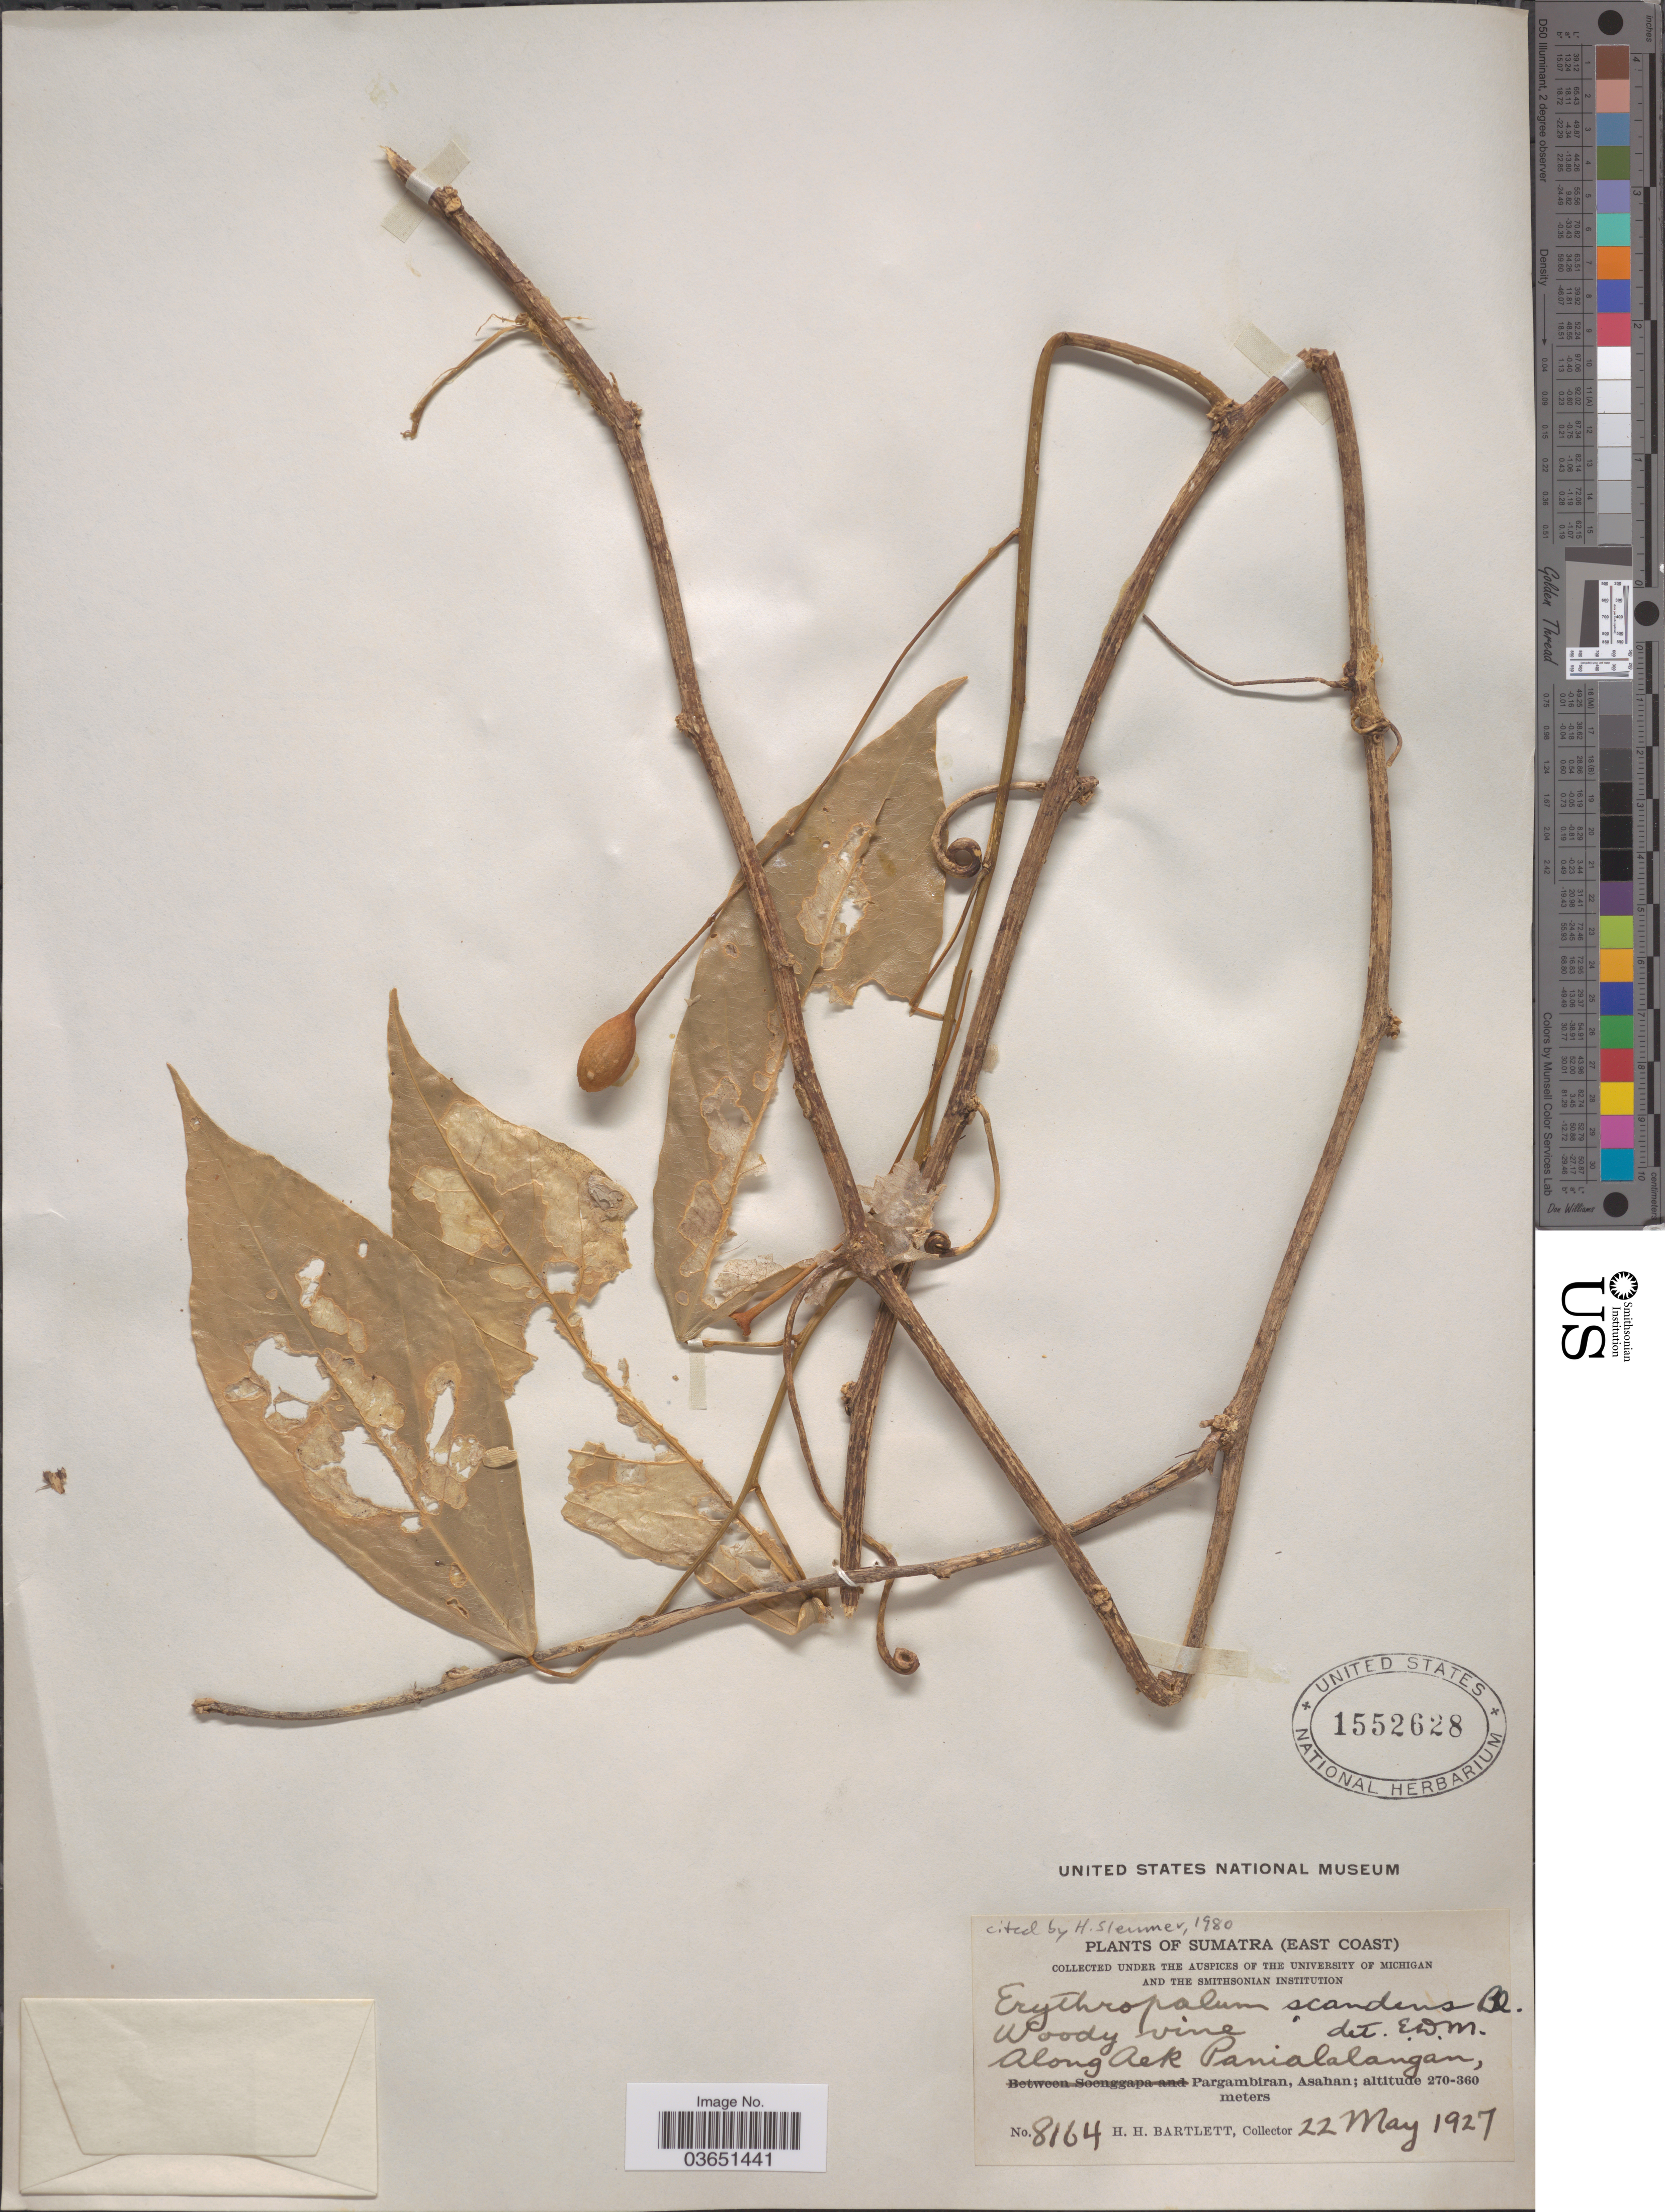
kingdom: Plantae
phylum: Tracheophyta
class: Magnoliopsida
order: Santalales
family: Erythropalaceae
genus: Erythropalum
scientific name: Erythropalum scandens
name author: Blume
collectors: H. H. Bartlett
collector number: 8164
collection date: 1927-05-22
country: Indonesia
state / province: Sumatra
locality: (East Coast). Along Aek Panialalangan, Pargambiran, Asahan.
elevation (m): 270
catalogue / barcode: US 1552628